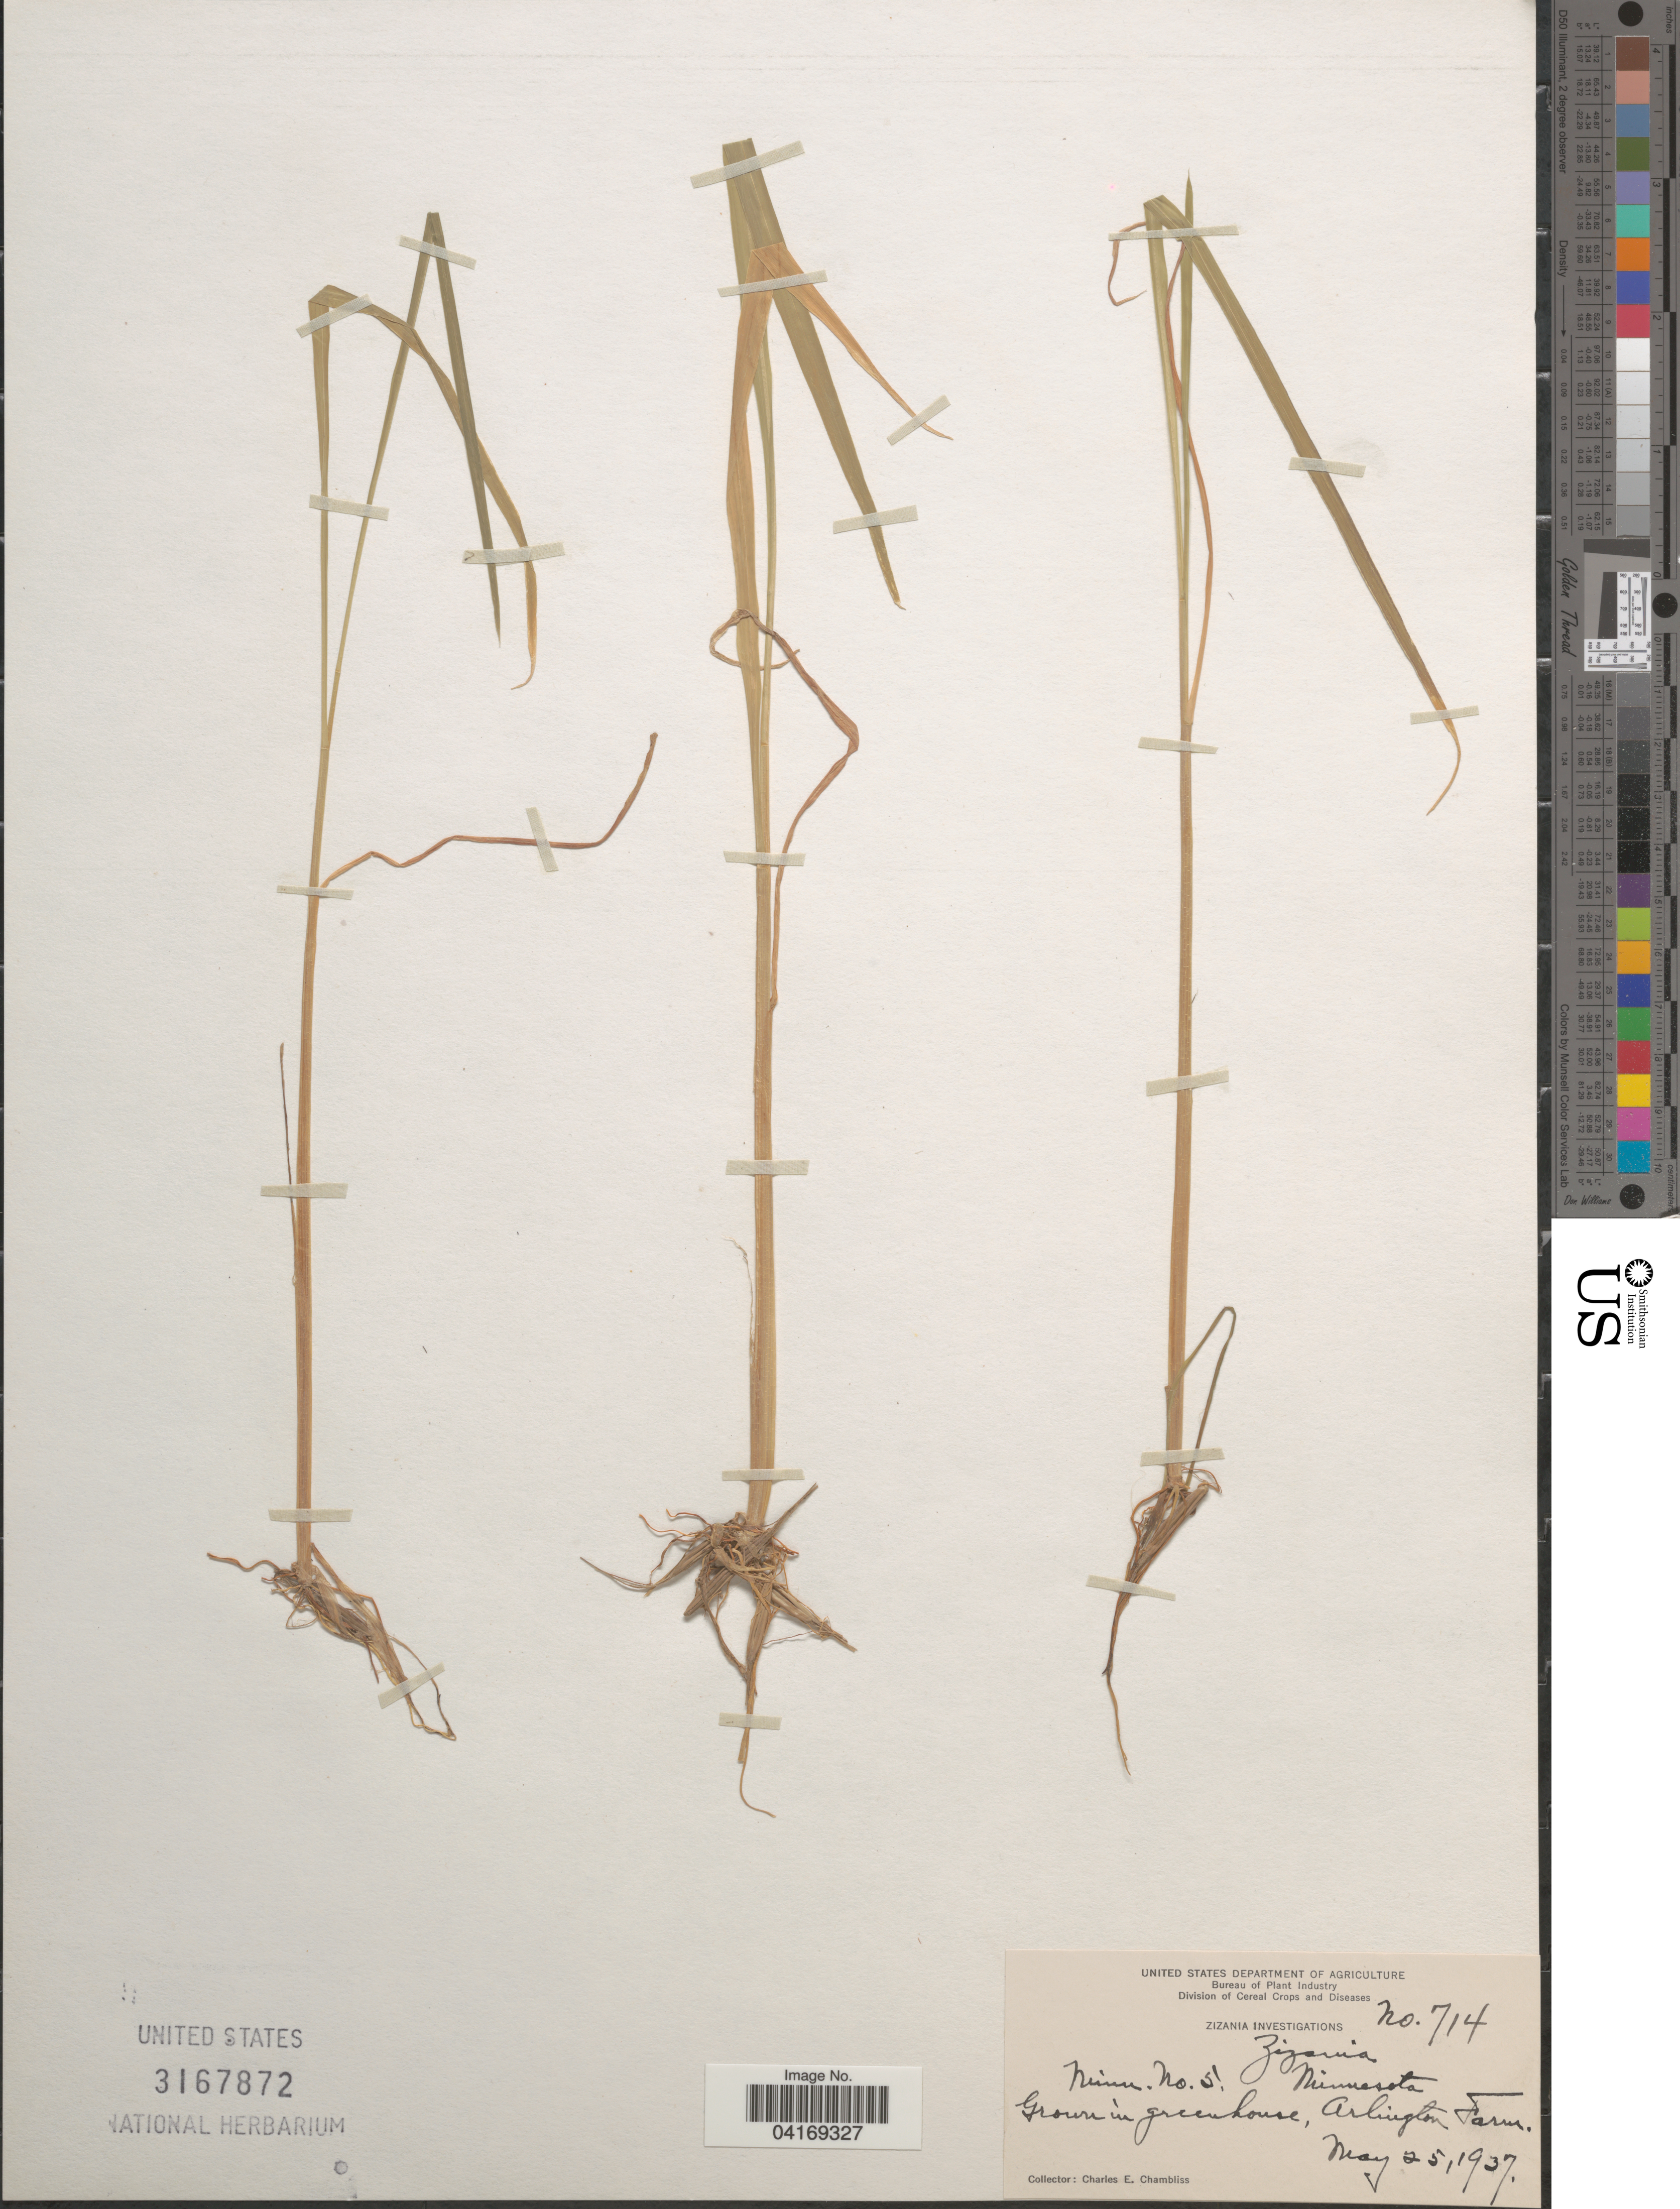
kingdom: Plantae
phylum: Tracheophyta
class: Liliopsida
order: Poales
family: Poaceae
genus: Zizania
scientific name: Zizania sp.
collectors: C. Chambliss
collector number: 714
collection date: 1937-05-25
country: United States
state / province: Virginia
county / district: Arlington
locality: In greenhouse, Arlington Farm.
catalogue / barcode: US 3167872